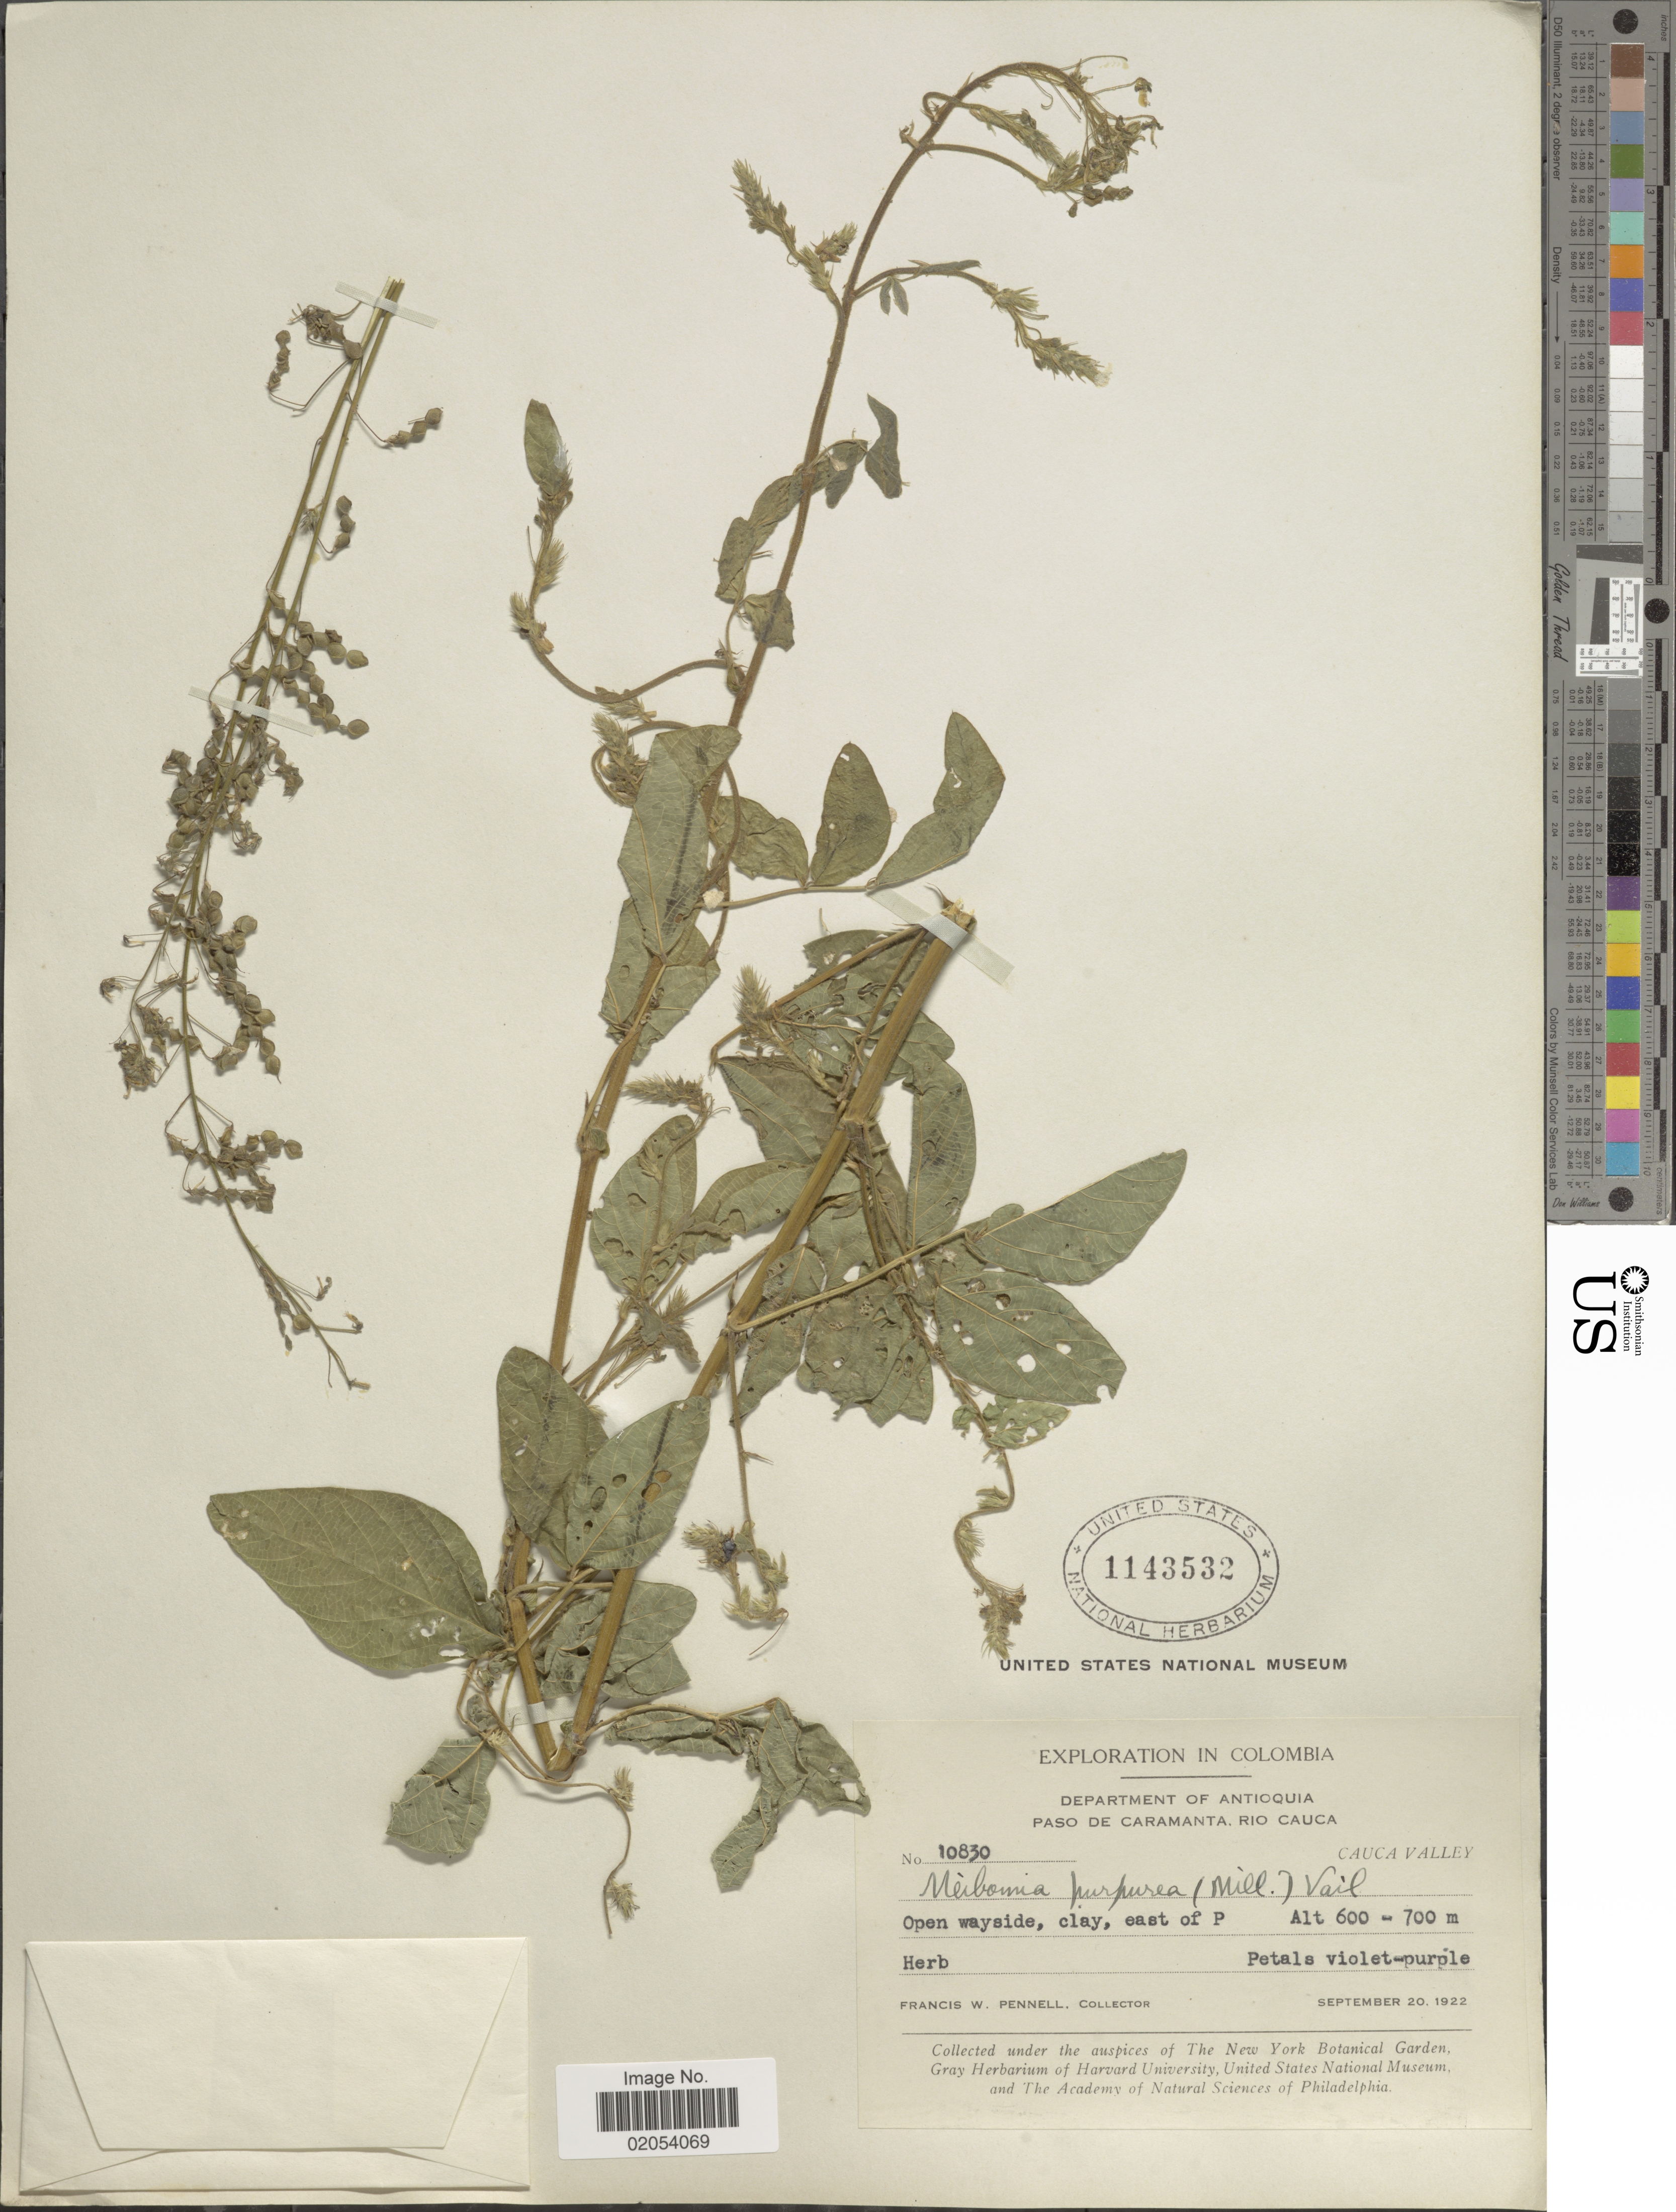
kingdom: Plantae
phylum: Tracheophyta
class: Magnoliopsida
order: Fabales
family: Fabaceae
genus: Desmodium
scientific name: Desmodium tortuosum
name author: (Sw.) DC.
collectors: F. W. Pennell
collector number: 10830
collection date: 1922-09-20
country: Colombia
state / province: Antioquia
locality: Paso de Caramanta, Riò Cauca, Cauca Valley, east of P.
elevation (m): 600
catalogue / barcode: US 1143532